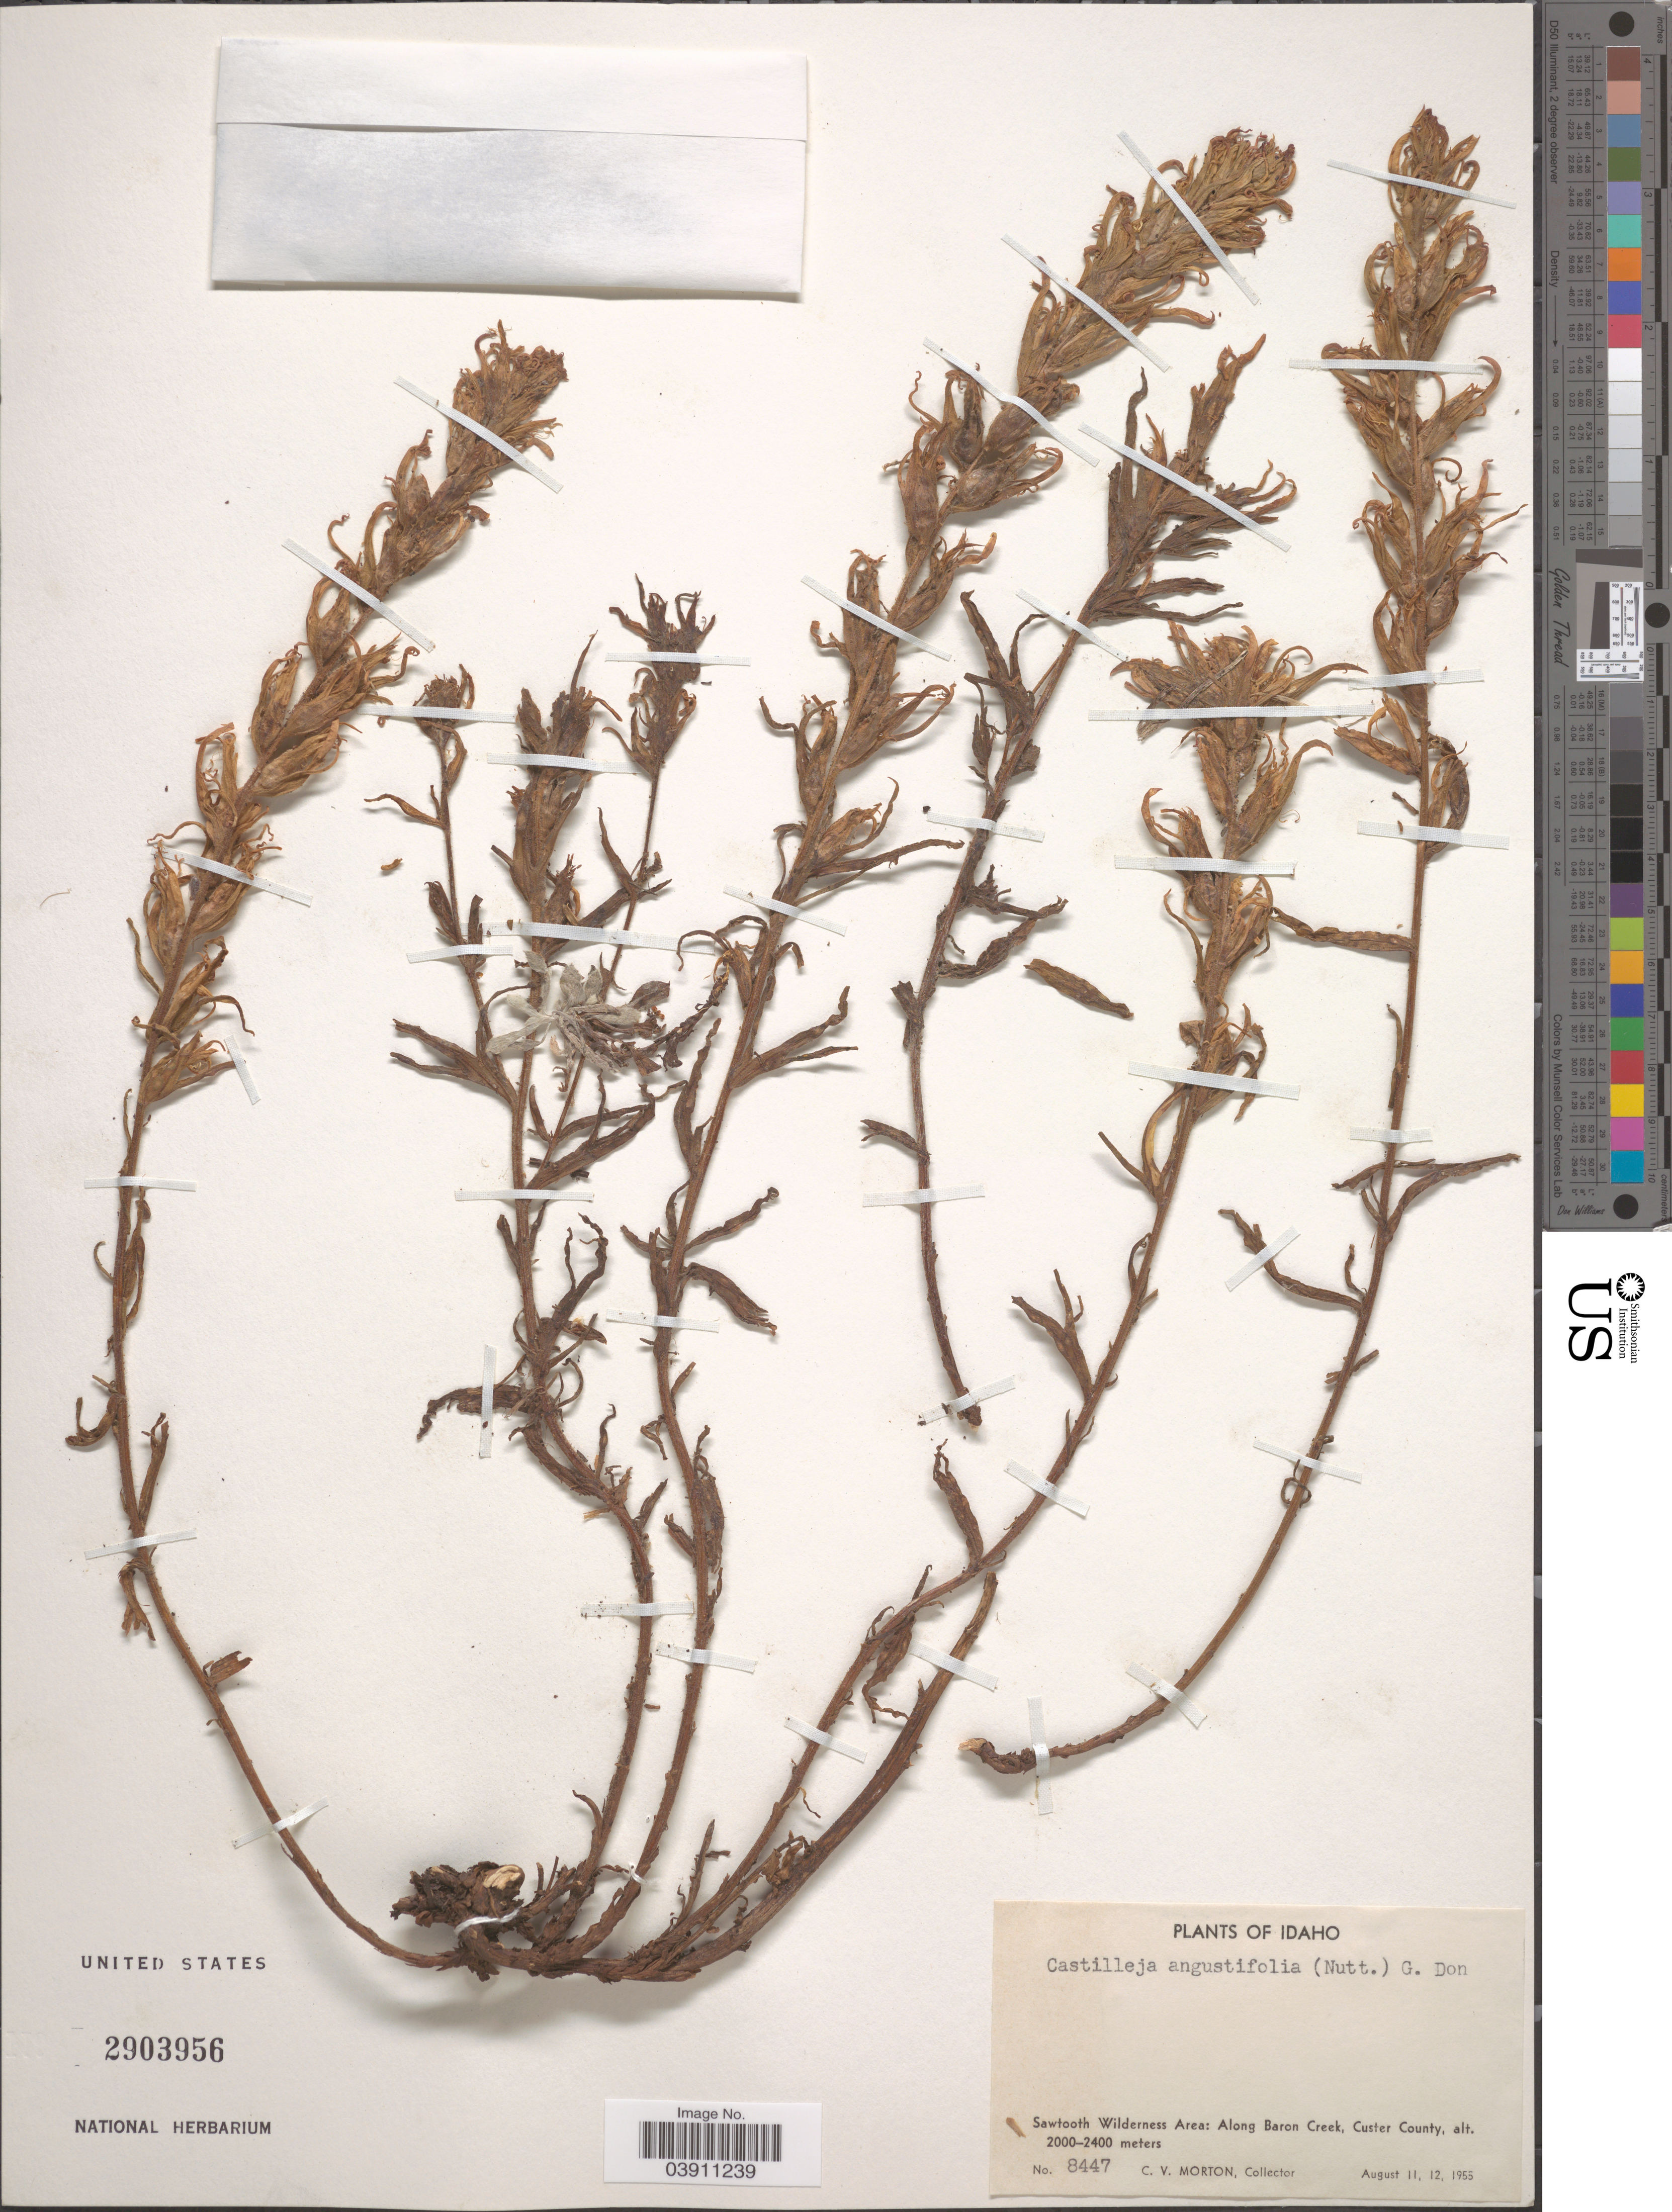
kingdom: Plantae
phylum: Tracheophyta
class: Magnoliopsida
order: Lamiales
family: Orobanchaceae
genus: Castilleja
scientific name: Castilleja angustifolia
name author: (Nutt.) G. Don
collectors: C. V. Morton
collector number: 8447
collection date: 1955-08-11/1955-08-12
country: United States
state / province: Idaho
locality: Sawtooth Wilderness area: Along Baron Creek, Custer County.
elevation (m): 2000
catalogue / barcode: US 2903956